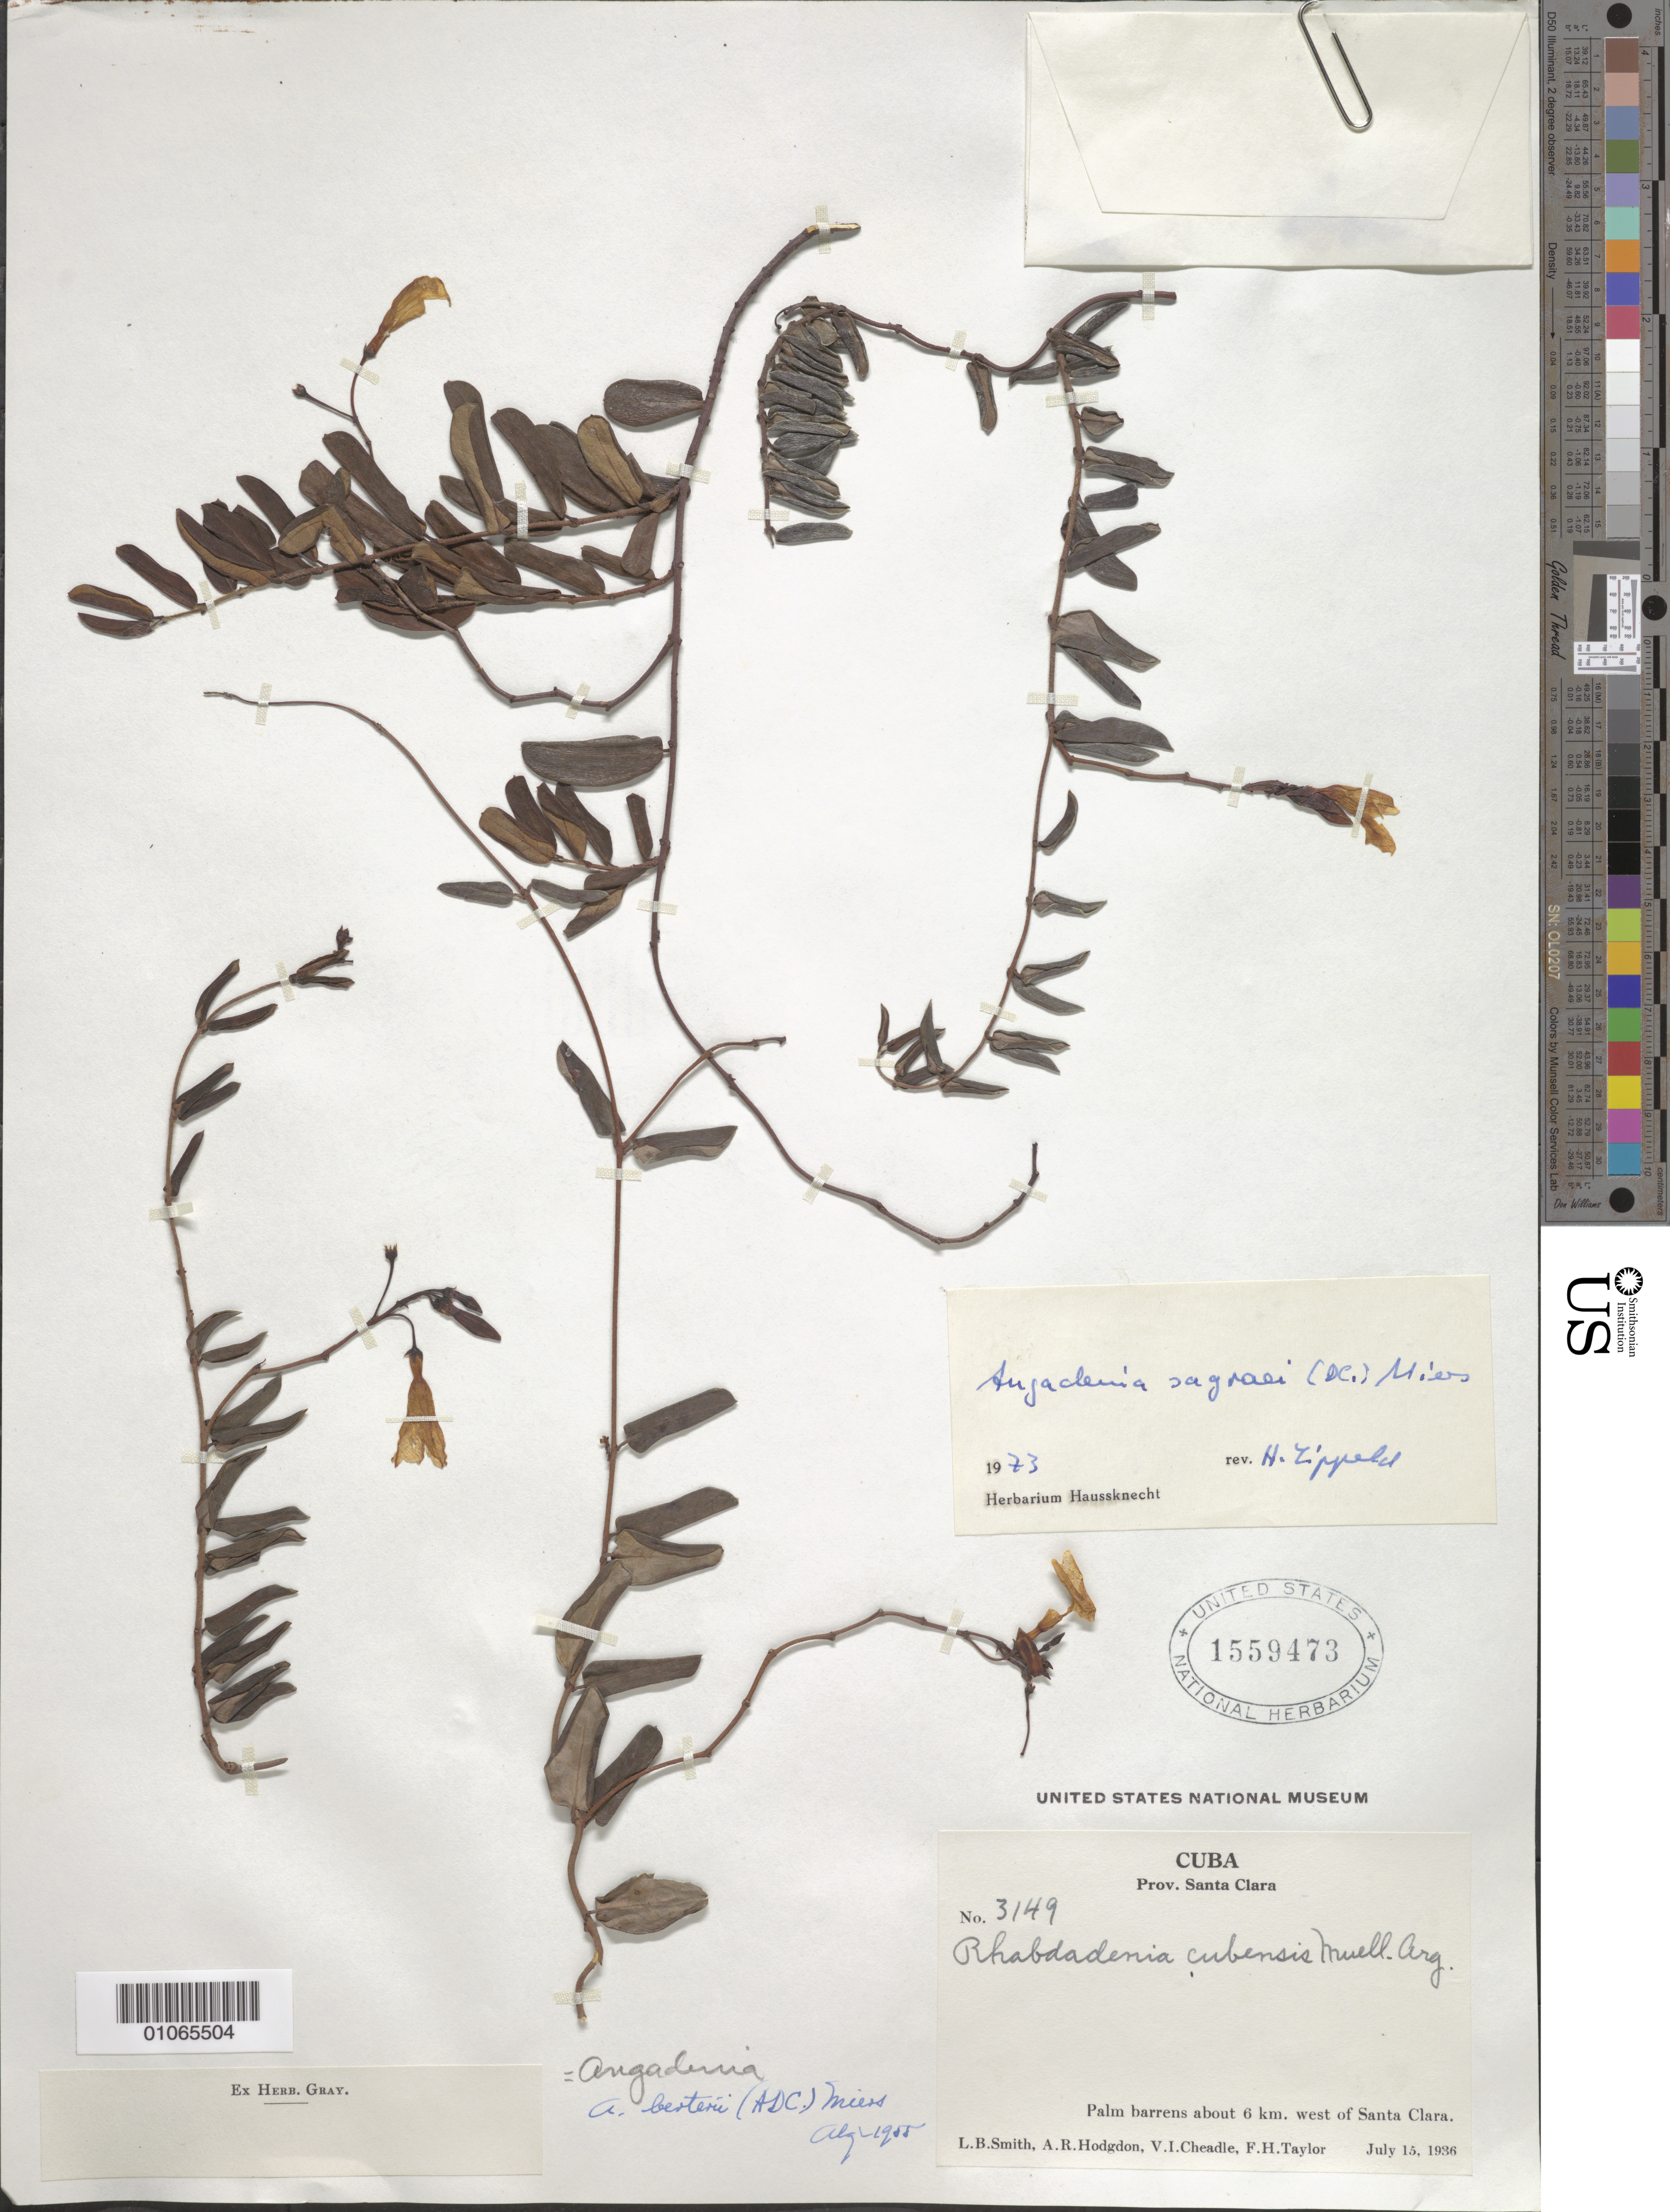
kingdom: Plantae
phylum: Tracheophyta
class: Magnoliopsida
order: Gentianales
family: Apocynaceae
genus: Angadenia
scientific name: Angadenia sagraei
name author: (A. DC.) Miers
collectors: L. Smith, A. R. Hodgdon, V. I. Cheadle & F. H. Taylor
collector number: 3149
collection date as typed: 15 Jul 1936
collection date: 1936-07-15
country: Cuba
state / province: Villa Clara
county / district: Santa Clara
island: Cuba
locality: Palm barrens about 6 km west of Santa Clara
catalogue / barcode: US 1559473